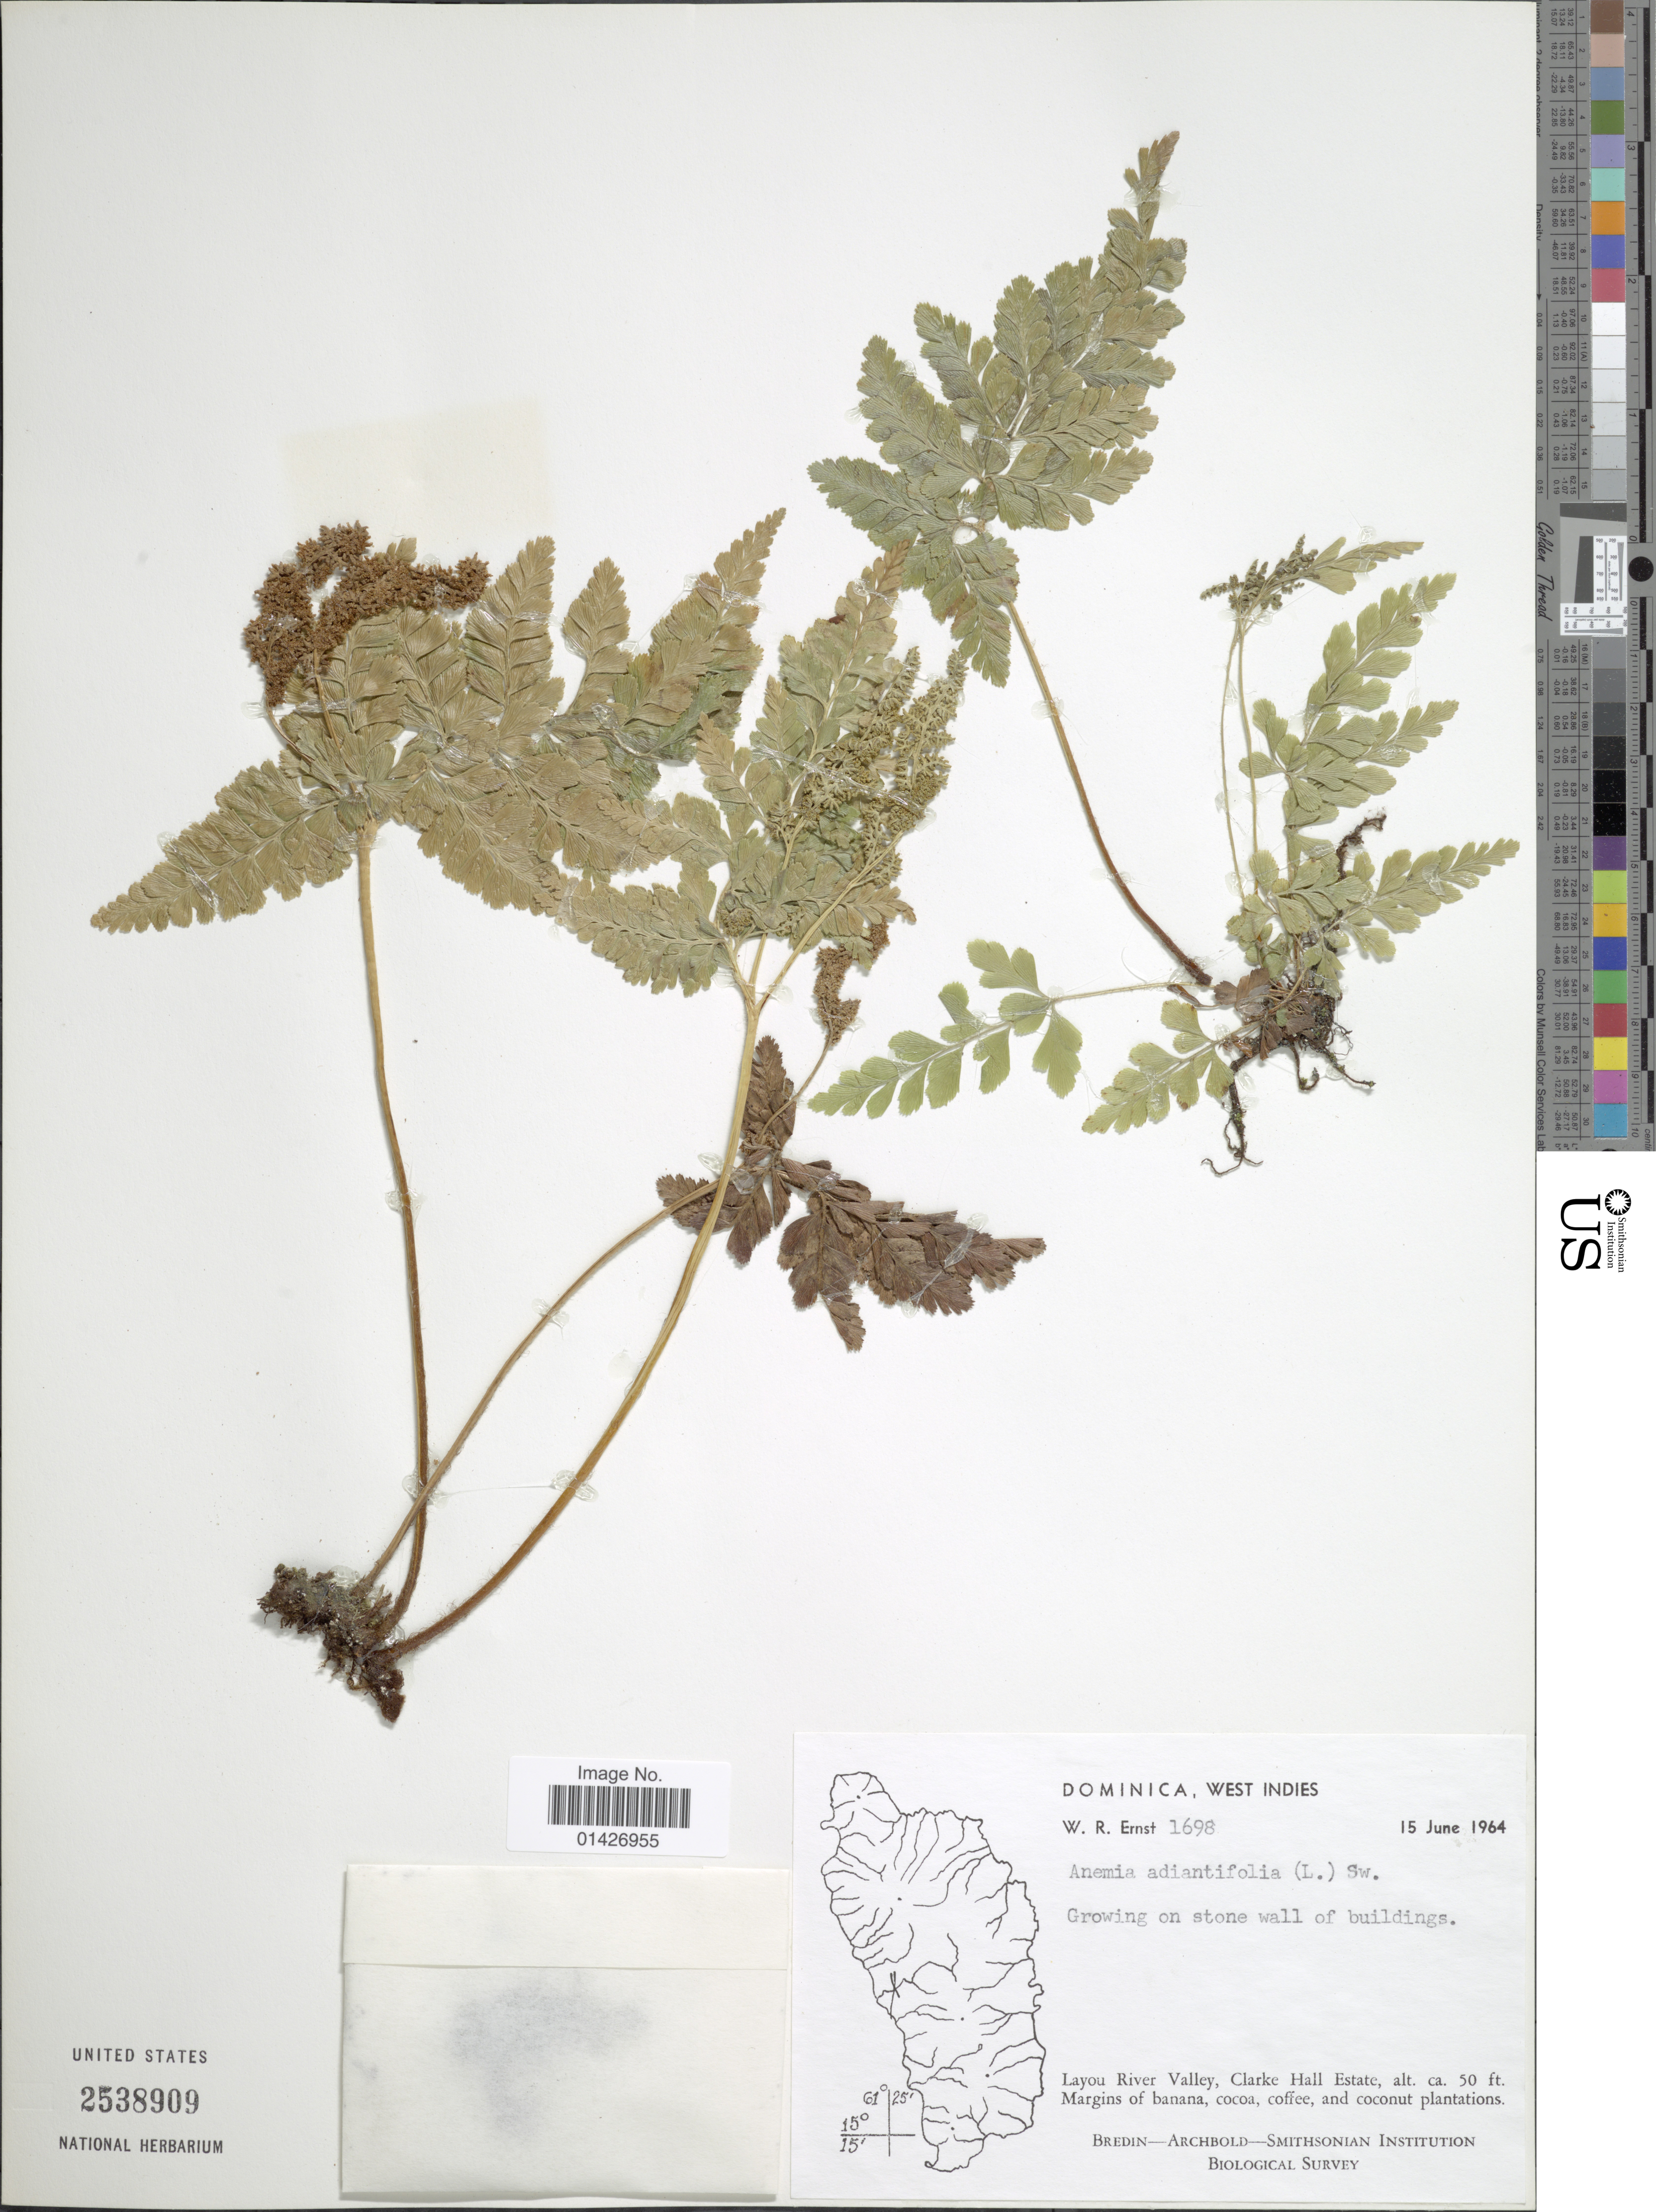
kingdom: Plantae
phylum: Tracheophyta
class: Polypodiopsida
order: Schizaeales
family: Anemiaceae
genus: Anemia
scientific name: Anemia adiantifolia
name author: (L.) Sw.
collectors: W. R. Ernst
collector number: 1698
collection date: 1964-06-15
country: Dominica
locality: Growing on stone wall of buildings, layou River Valley, Clarke Hall Estate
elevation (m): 15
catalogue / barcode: US 2538909